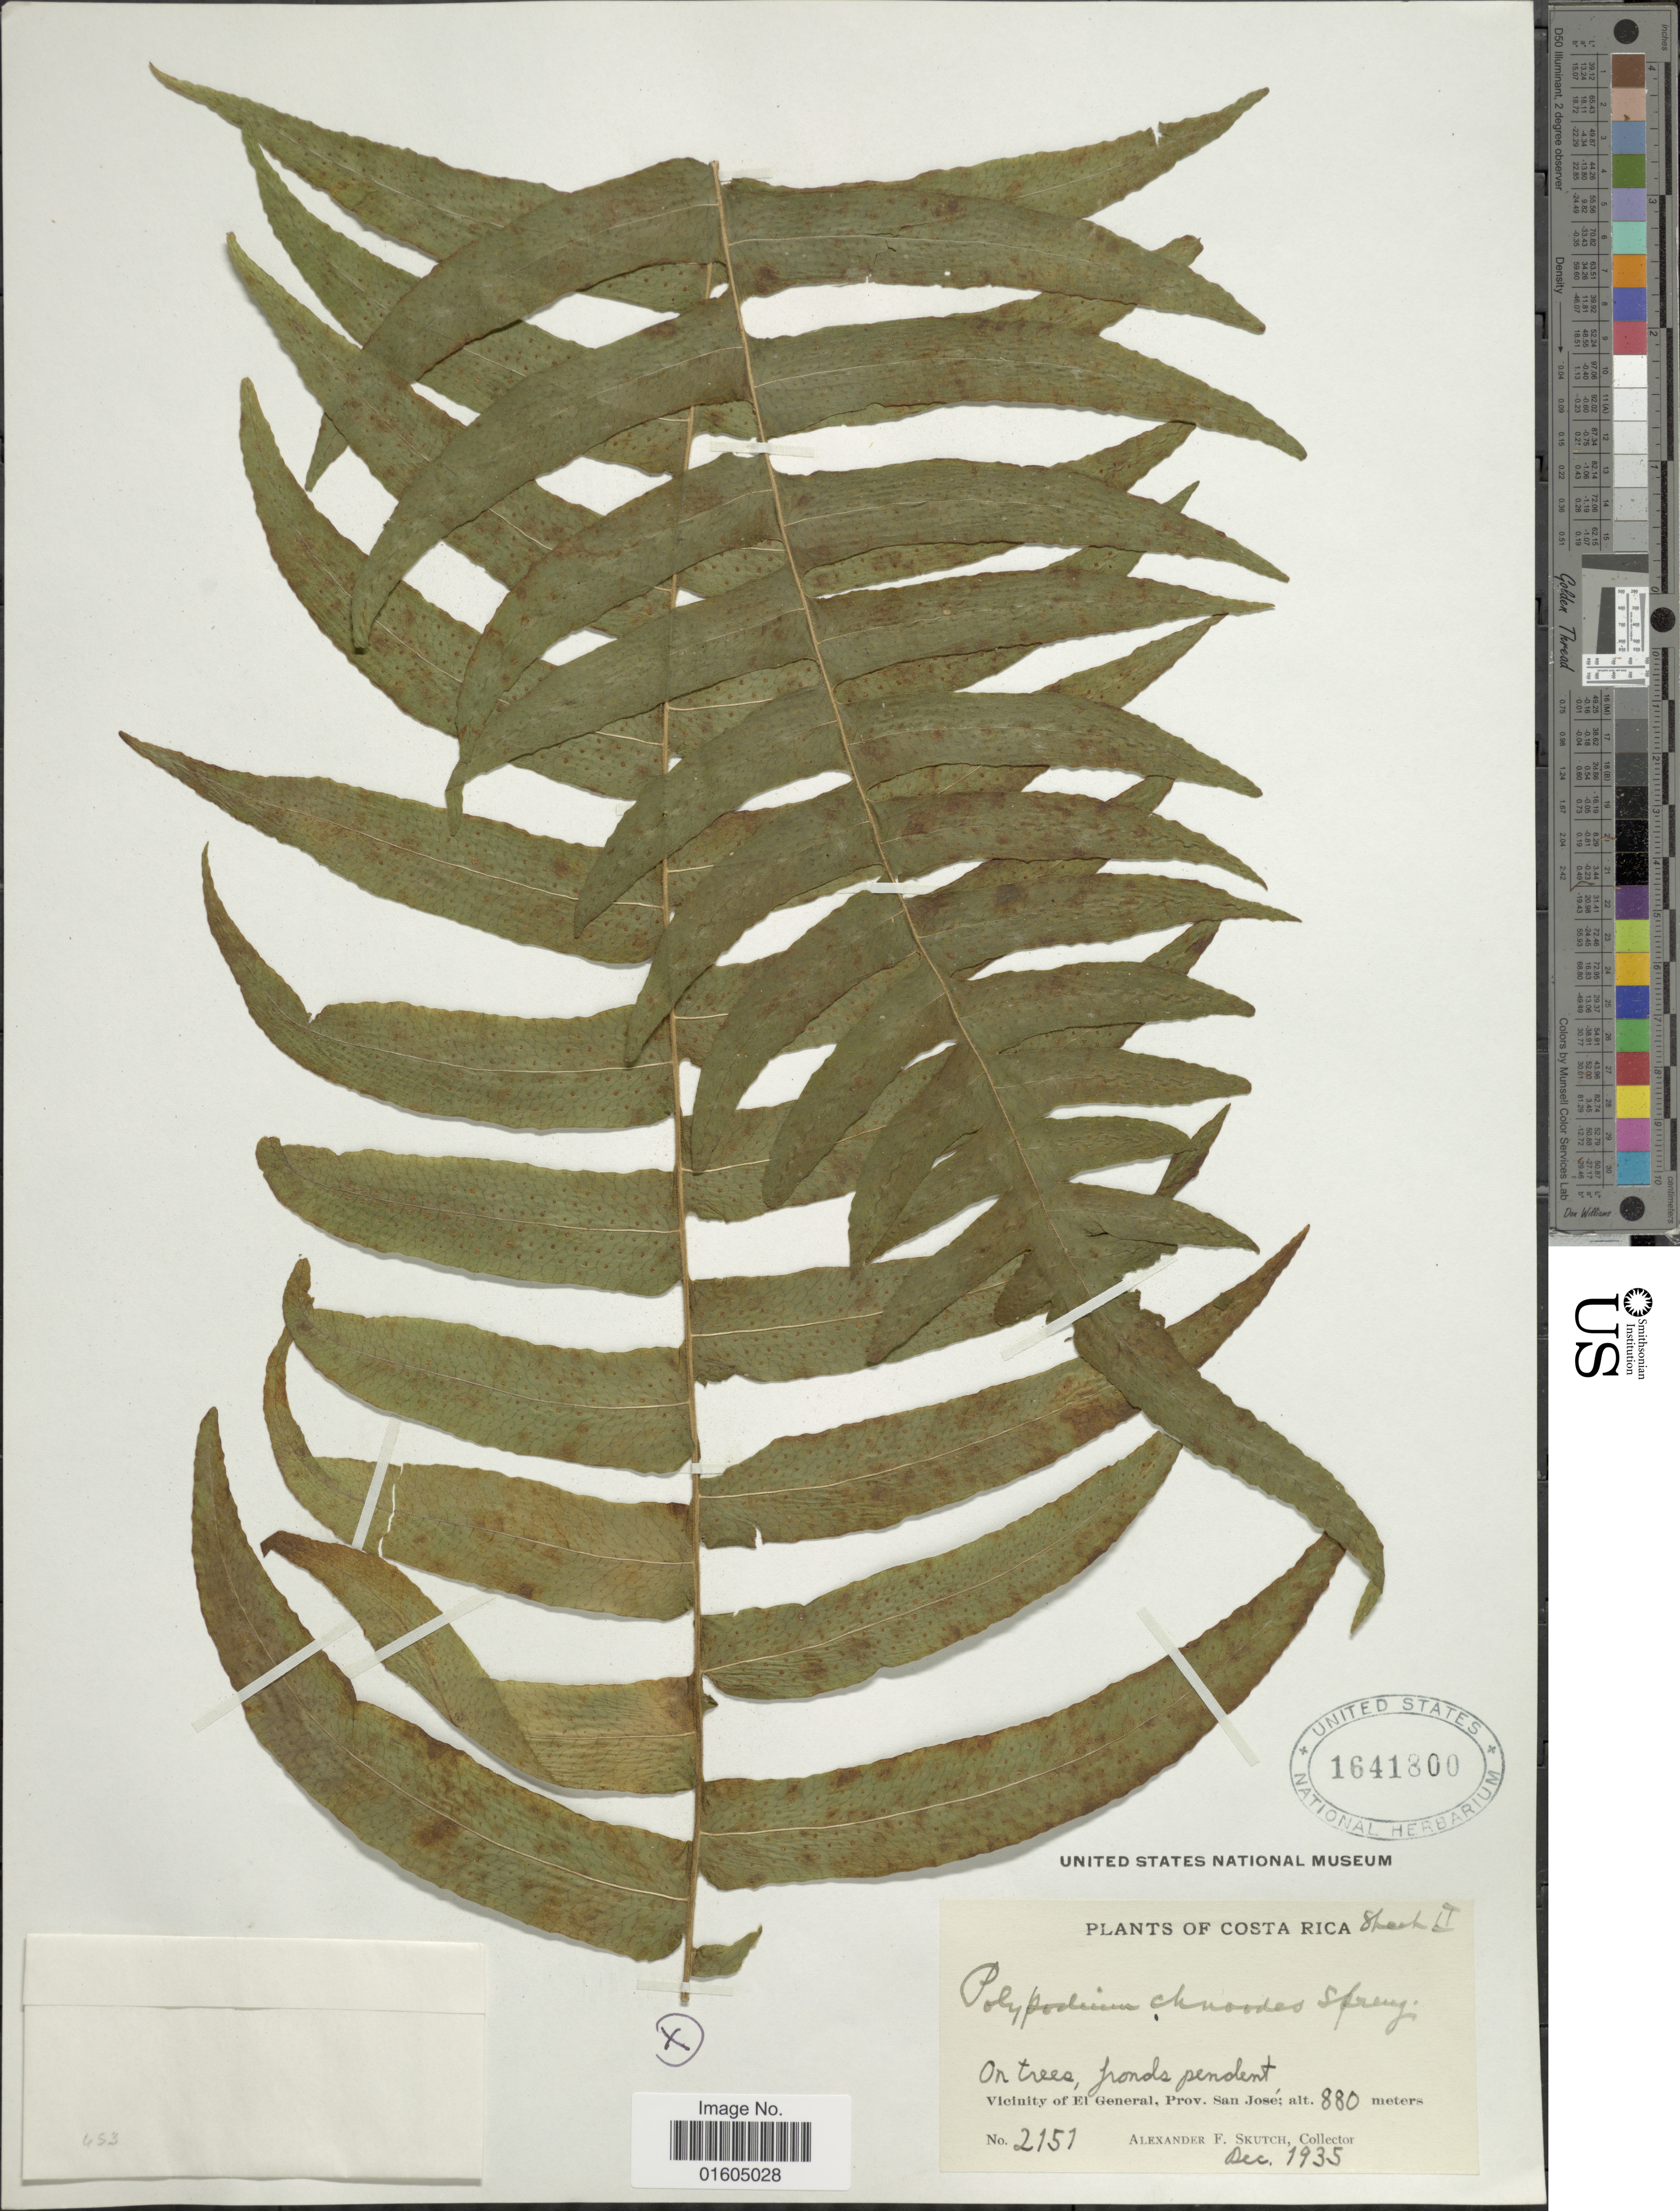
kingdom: Plantae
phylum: Tracheophyta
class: Polypodiopsida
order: Polypodiales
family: Polypodiaceae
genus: Serpocaulon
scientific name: Serpocaulon dissimile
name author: (L.) A.R. Sm.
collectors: A. F. Skutch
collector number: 2151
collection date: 1935-12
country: Costa Rica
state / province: San José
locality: Costa Rica. Vicinity of El General, Prov. San Jose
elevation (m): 880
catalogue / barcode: US 1641800